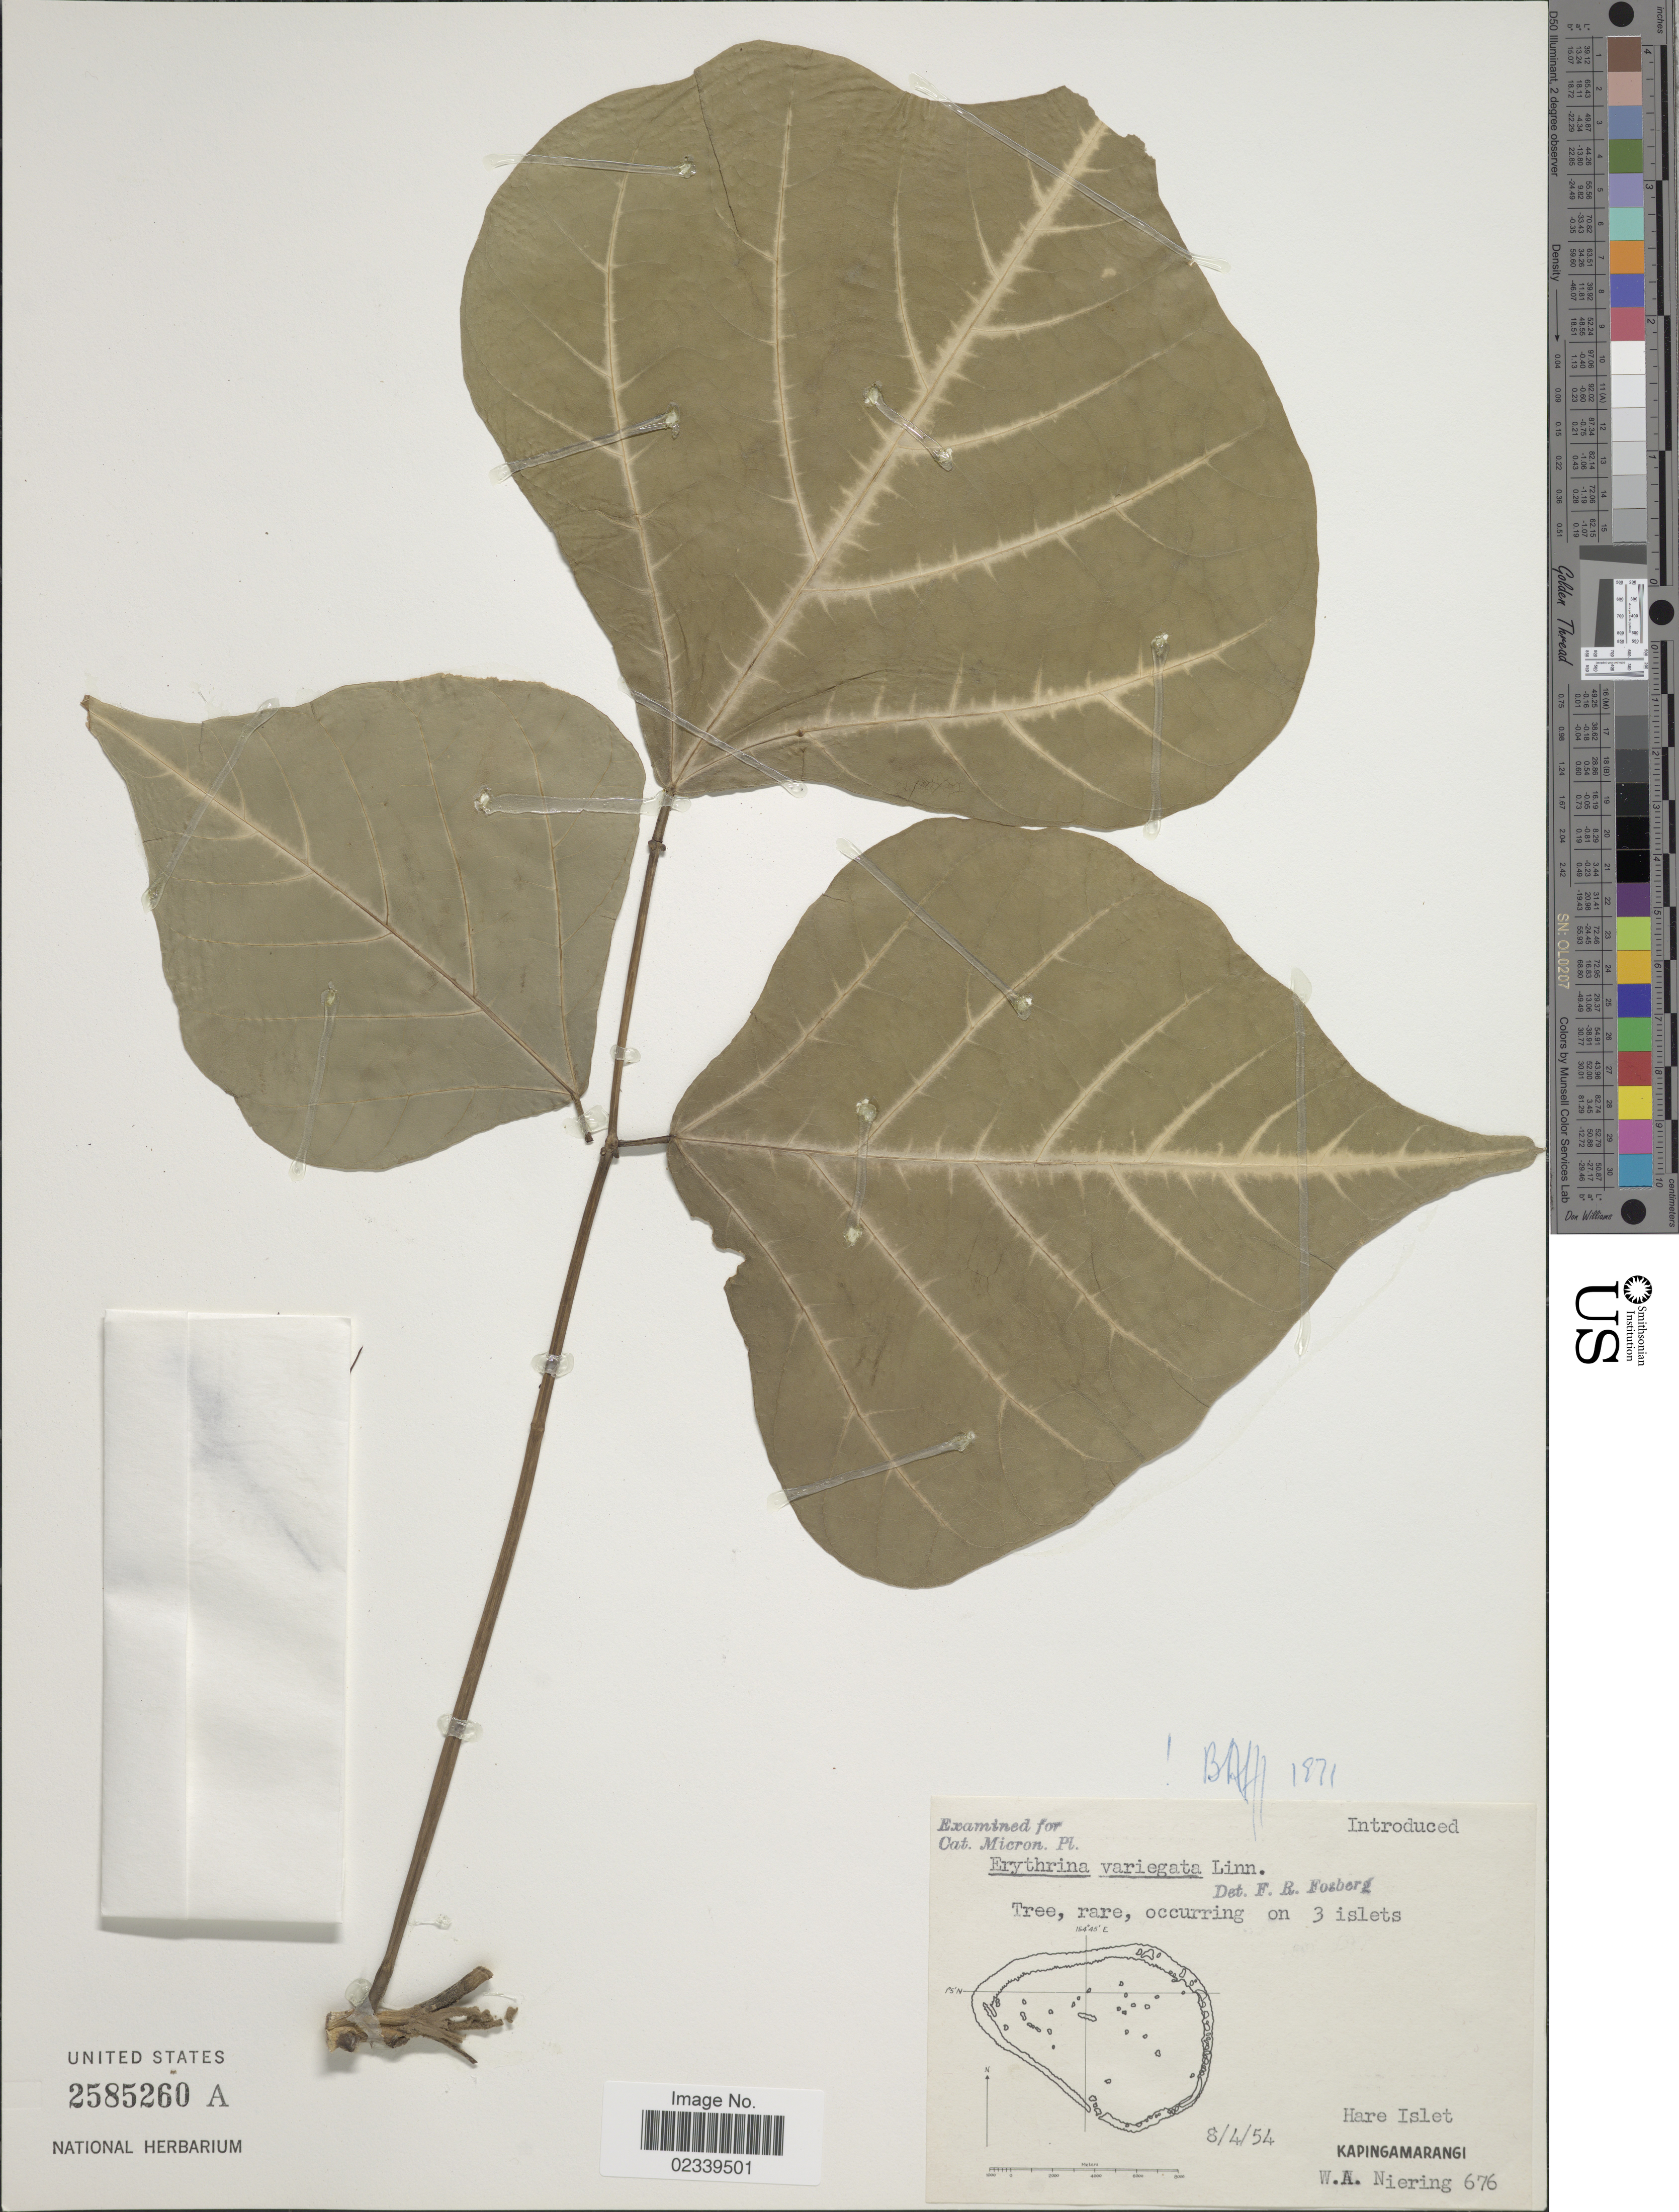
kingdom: Plantae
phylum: Tracheophyta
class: Magnoliopsida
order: Fabales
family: Fabaceae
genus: Erythrina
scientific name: Erythrina variegata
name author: L.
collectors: W. Niering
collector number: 676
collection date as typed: Transcribed d/m/y: 8/4/54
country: Micronesia, Federated States of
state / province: Pohnpei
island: Kapingamarangi Atoll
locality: Hare Islet, Kapingamarangi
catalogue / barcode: US 2585260A